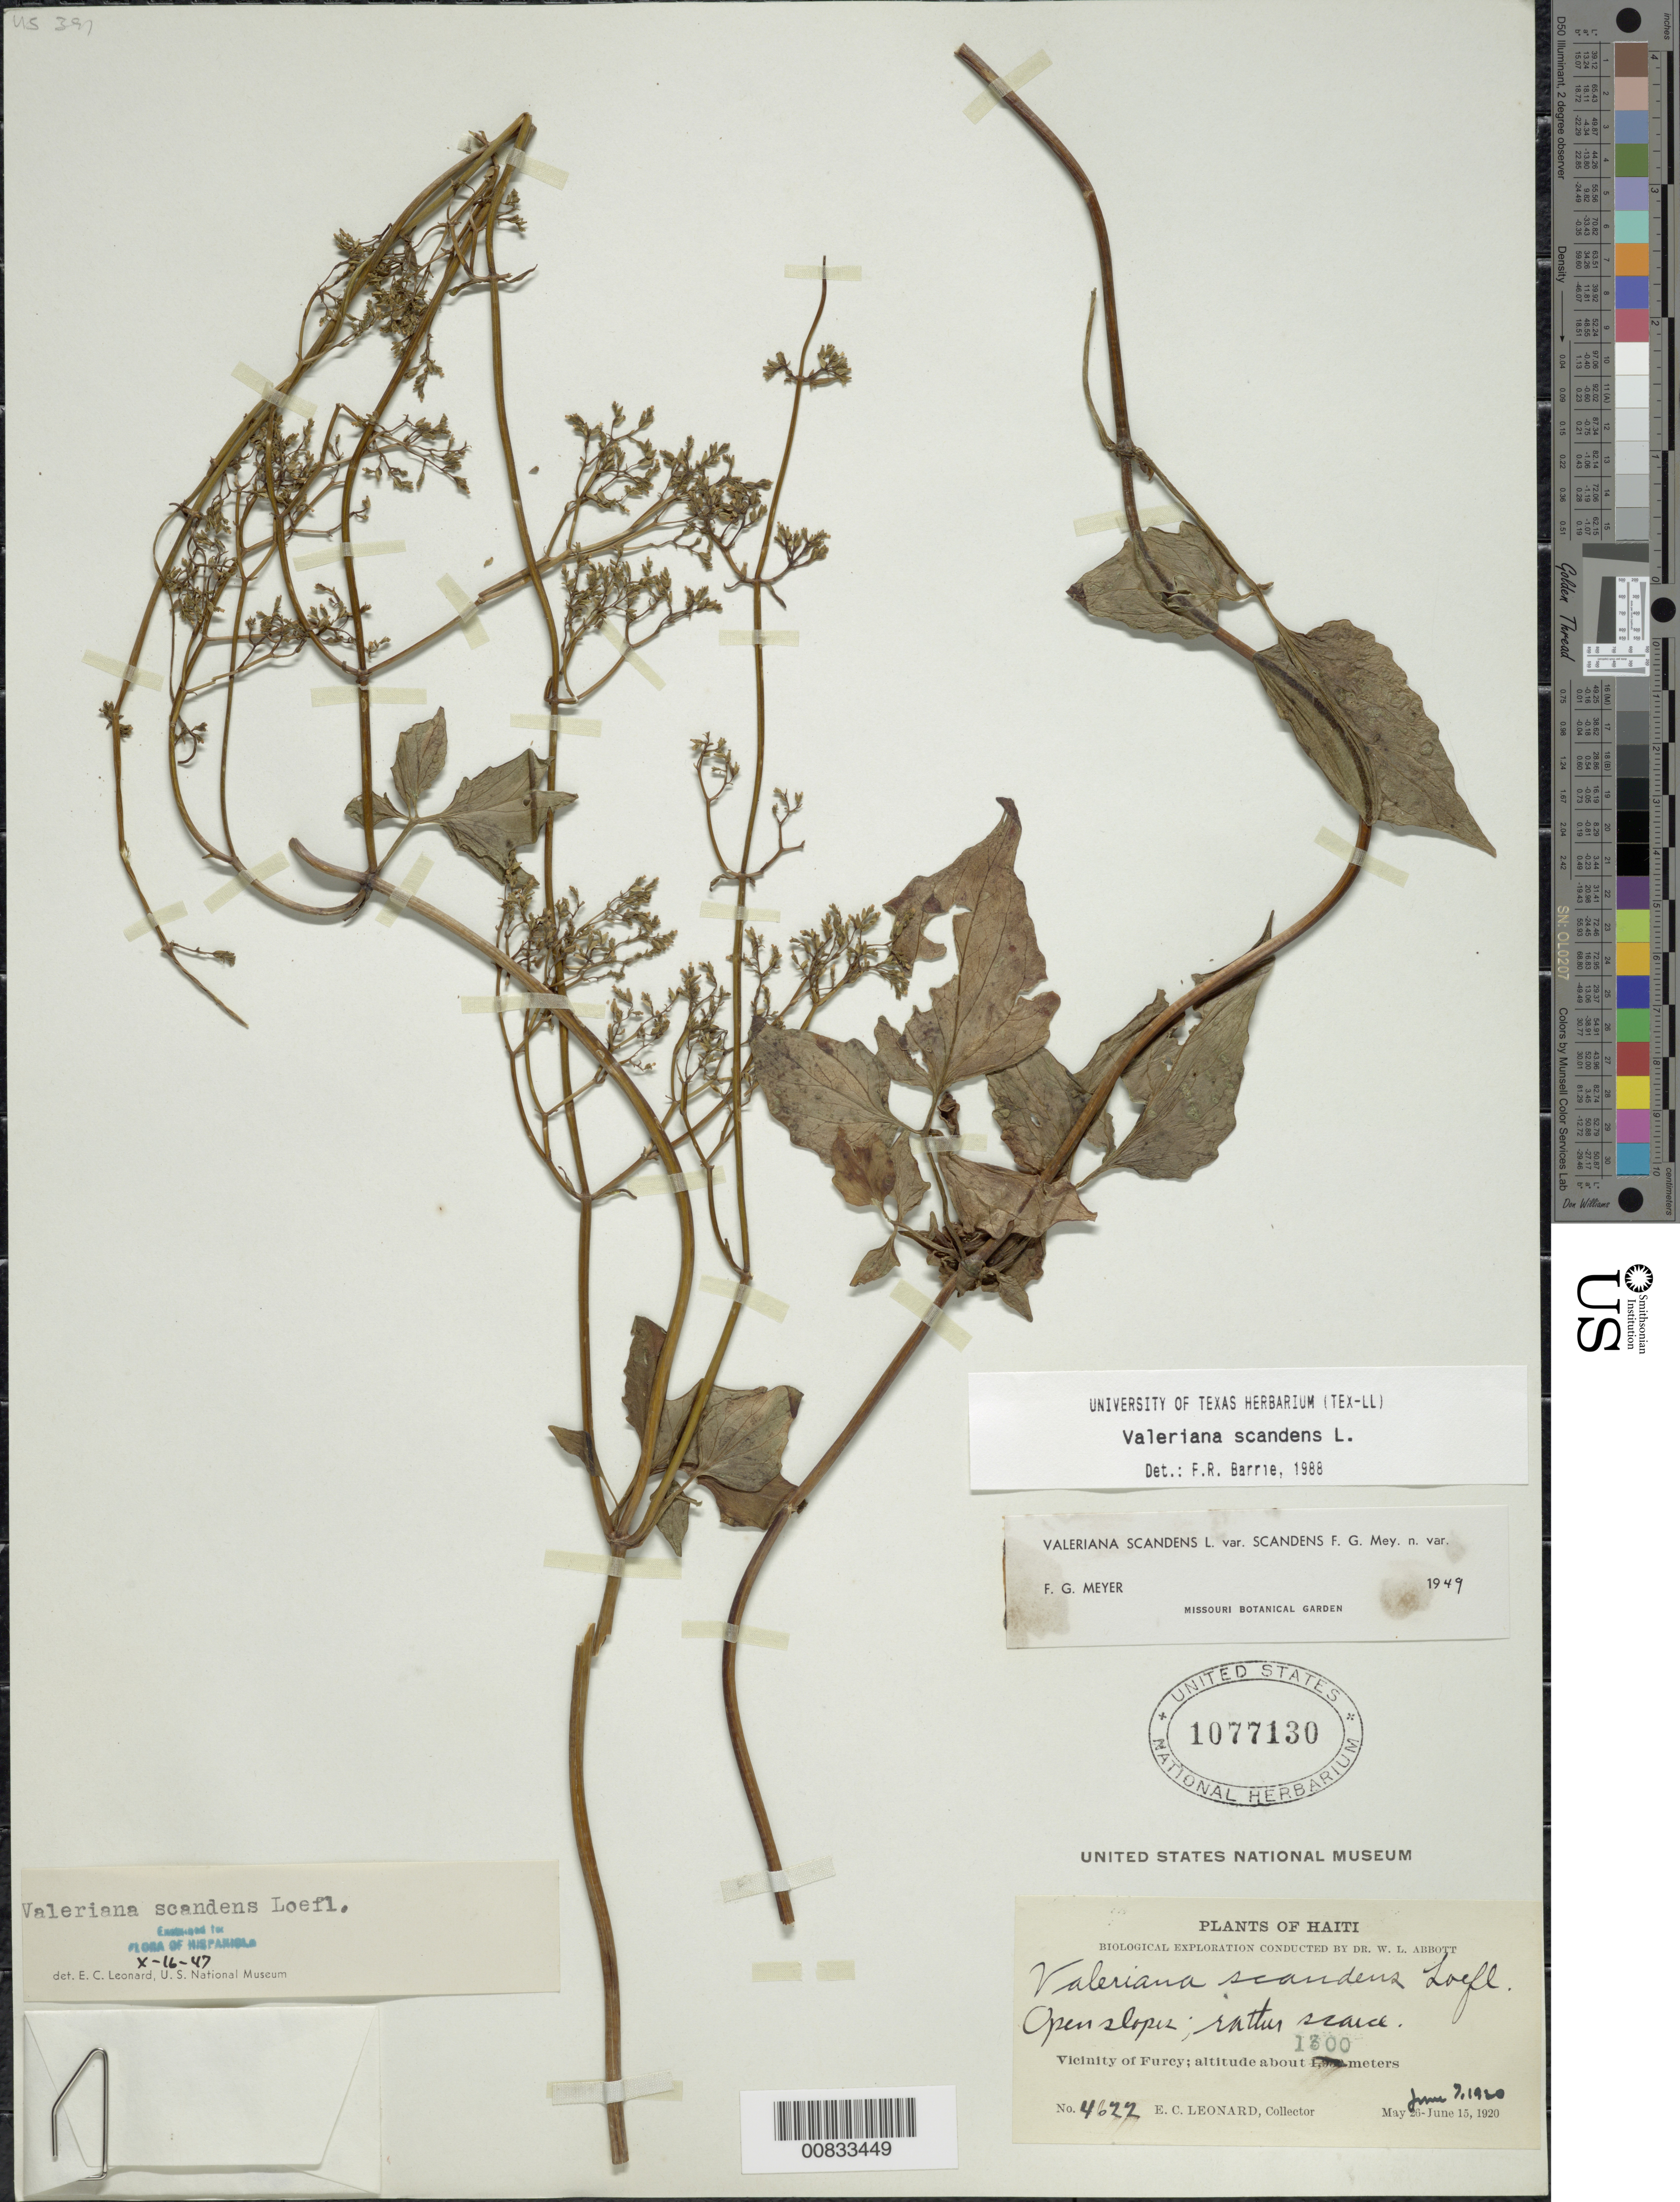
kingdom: Plantae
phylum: Tracheophyta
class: Magnoliopsida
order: Dipsacales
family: Caprifoliaceae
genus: Valeriana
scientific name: Valeriana domingensis x V. scandens L.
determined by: Barrie, F. R.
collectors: E. C. Leonard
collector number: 4622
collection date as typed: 07 Jun 1920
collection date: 1920-06-07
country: Haiti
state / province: Ouest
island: Hispaniola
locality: Vicinity of Furcy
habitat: Open slopes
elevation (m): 1300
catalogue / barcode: US 1077130